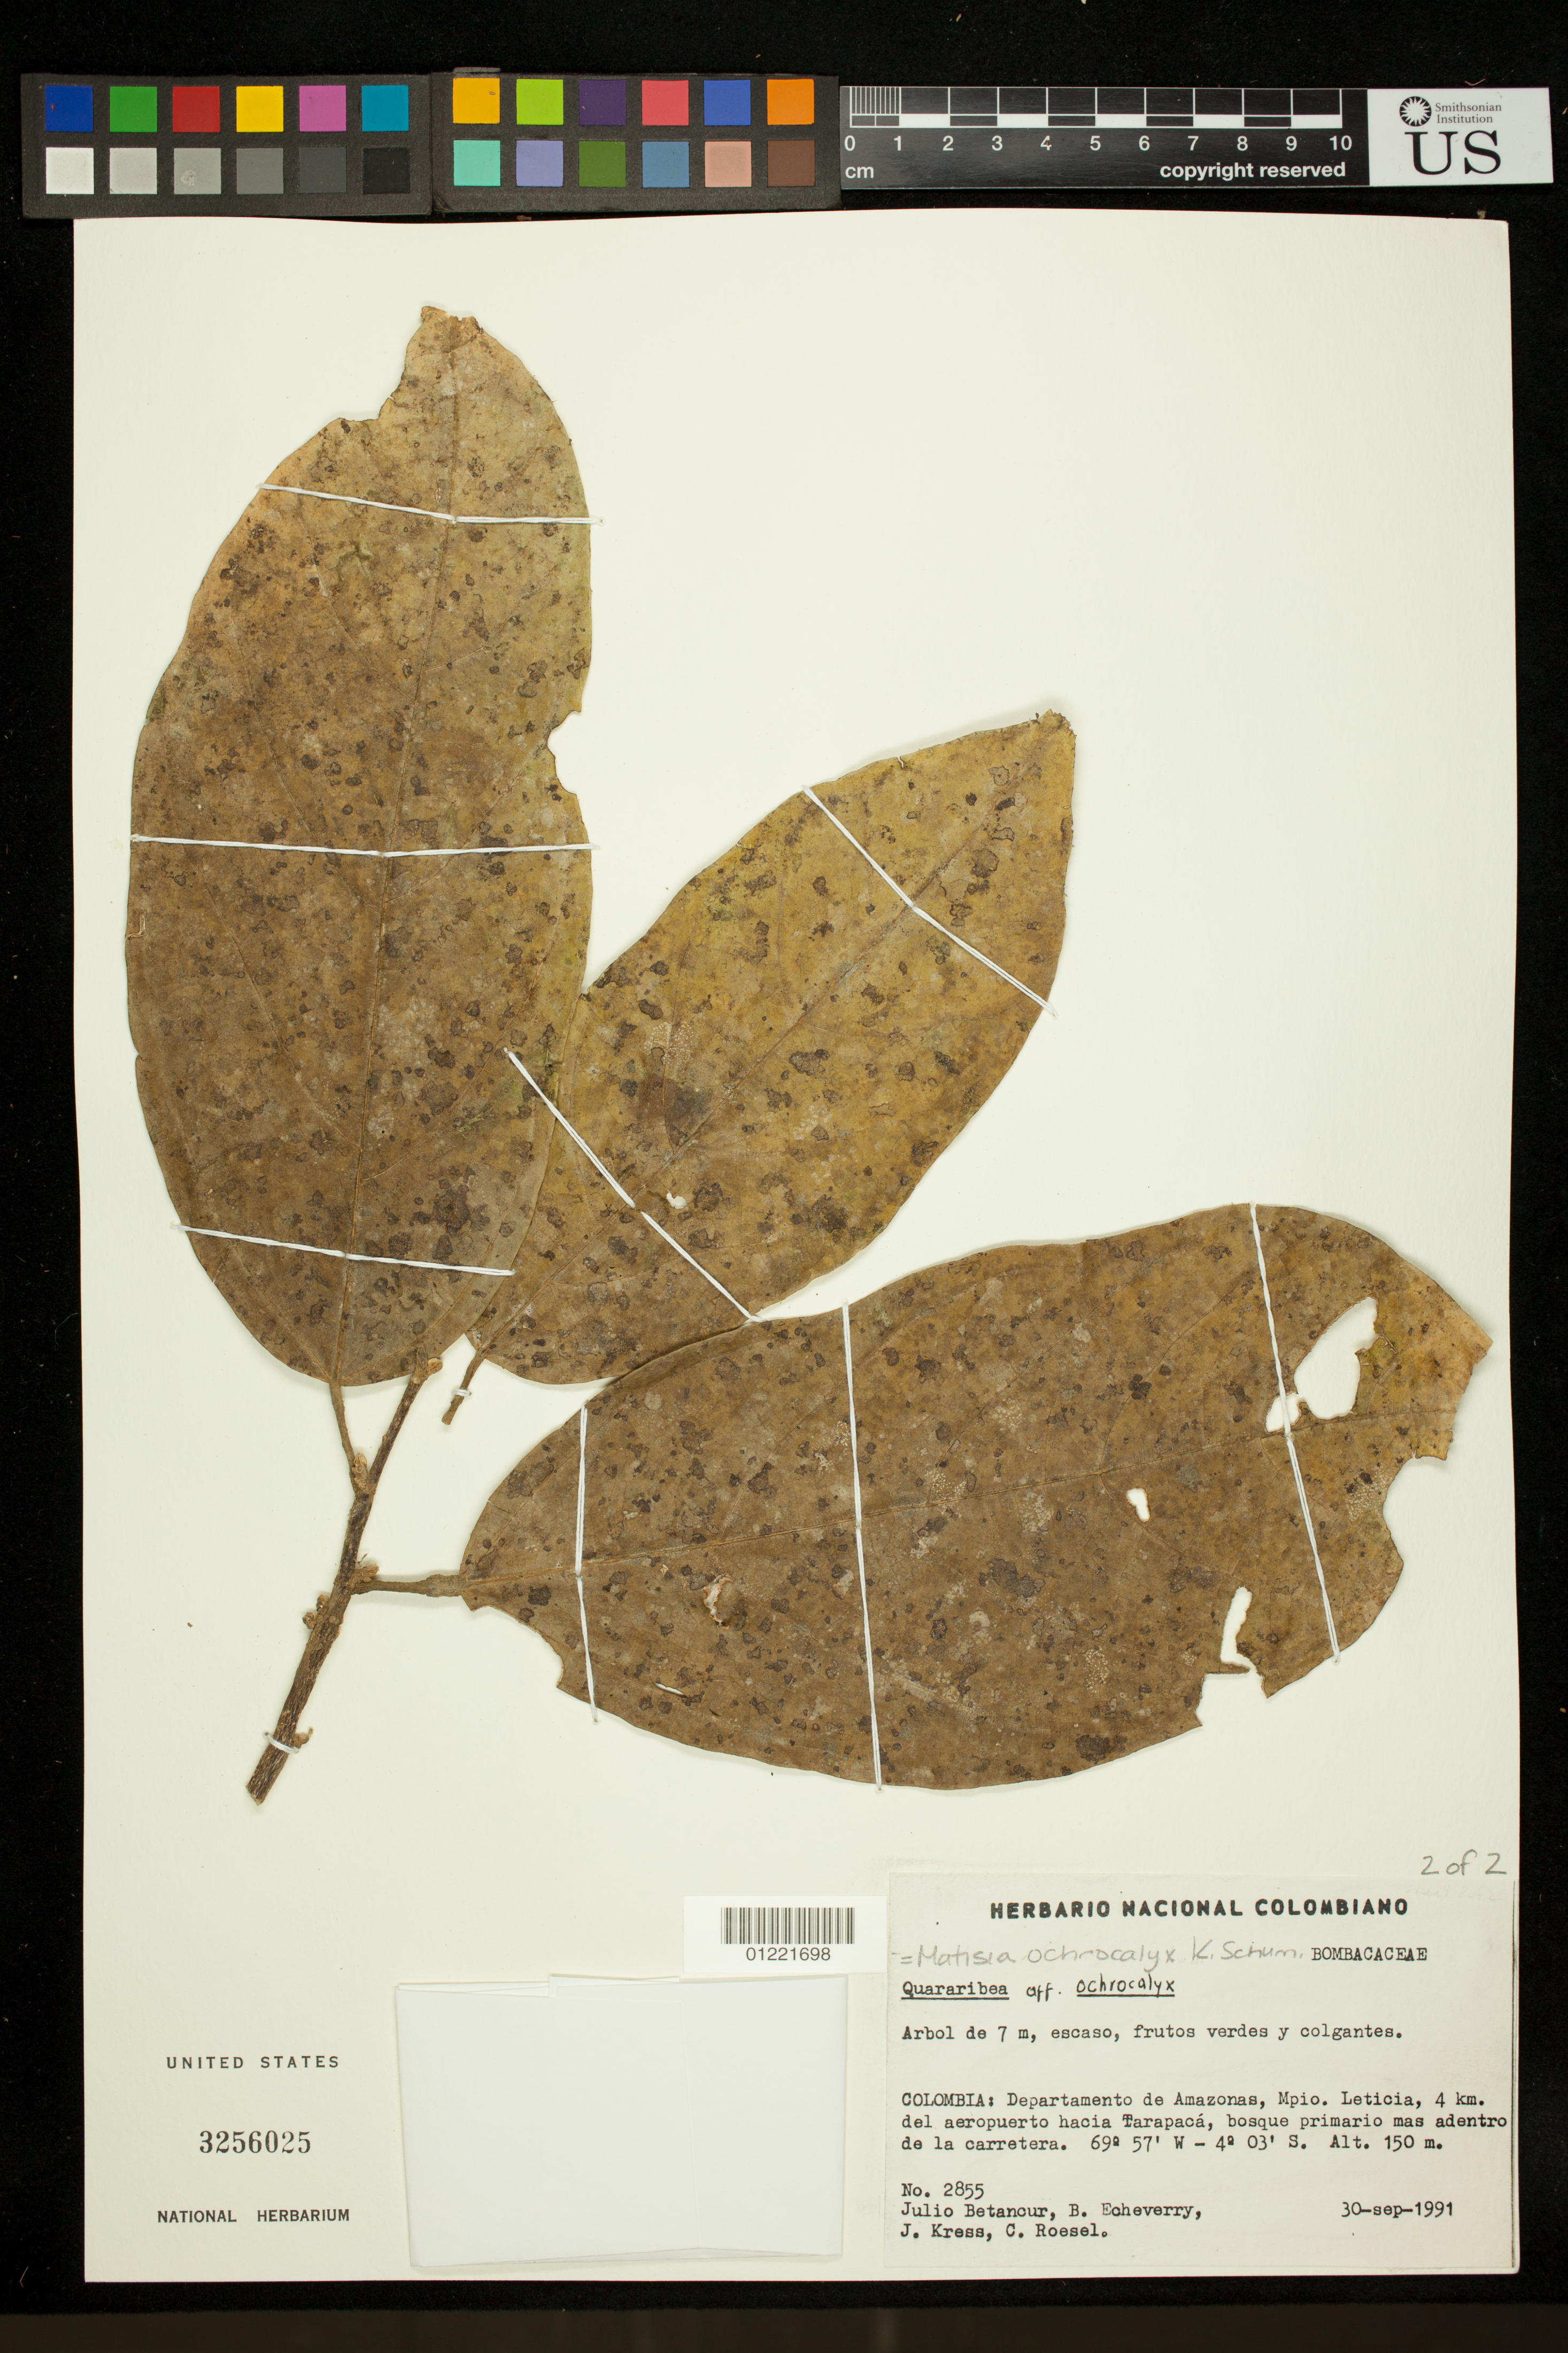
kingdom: Plantae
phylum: Tracheophyta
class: Magnoliopsida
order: Malvales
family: Malvaceae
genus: Matisia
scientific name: Matisia ochrocalyx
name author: K. Schum.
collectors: J. C. Betancur, B. Echeverry, W. J. Kress & C. S. Roesel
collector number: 2855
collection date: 1991-09-30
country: Colombia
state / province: Amazônas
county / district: Leticia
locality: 4 km del aeropuerto hacia Tarapaca, boosque primario mas adentro do la carretera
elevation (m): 150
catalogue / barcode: US 3256025